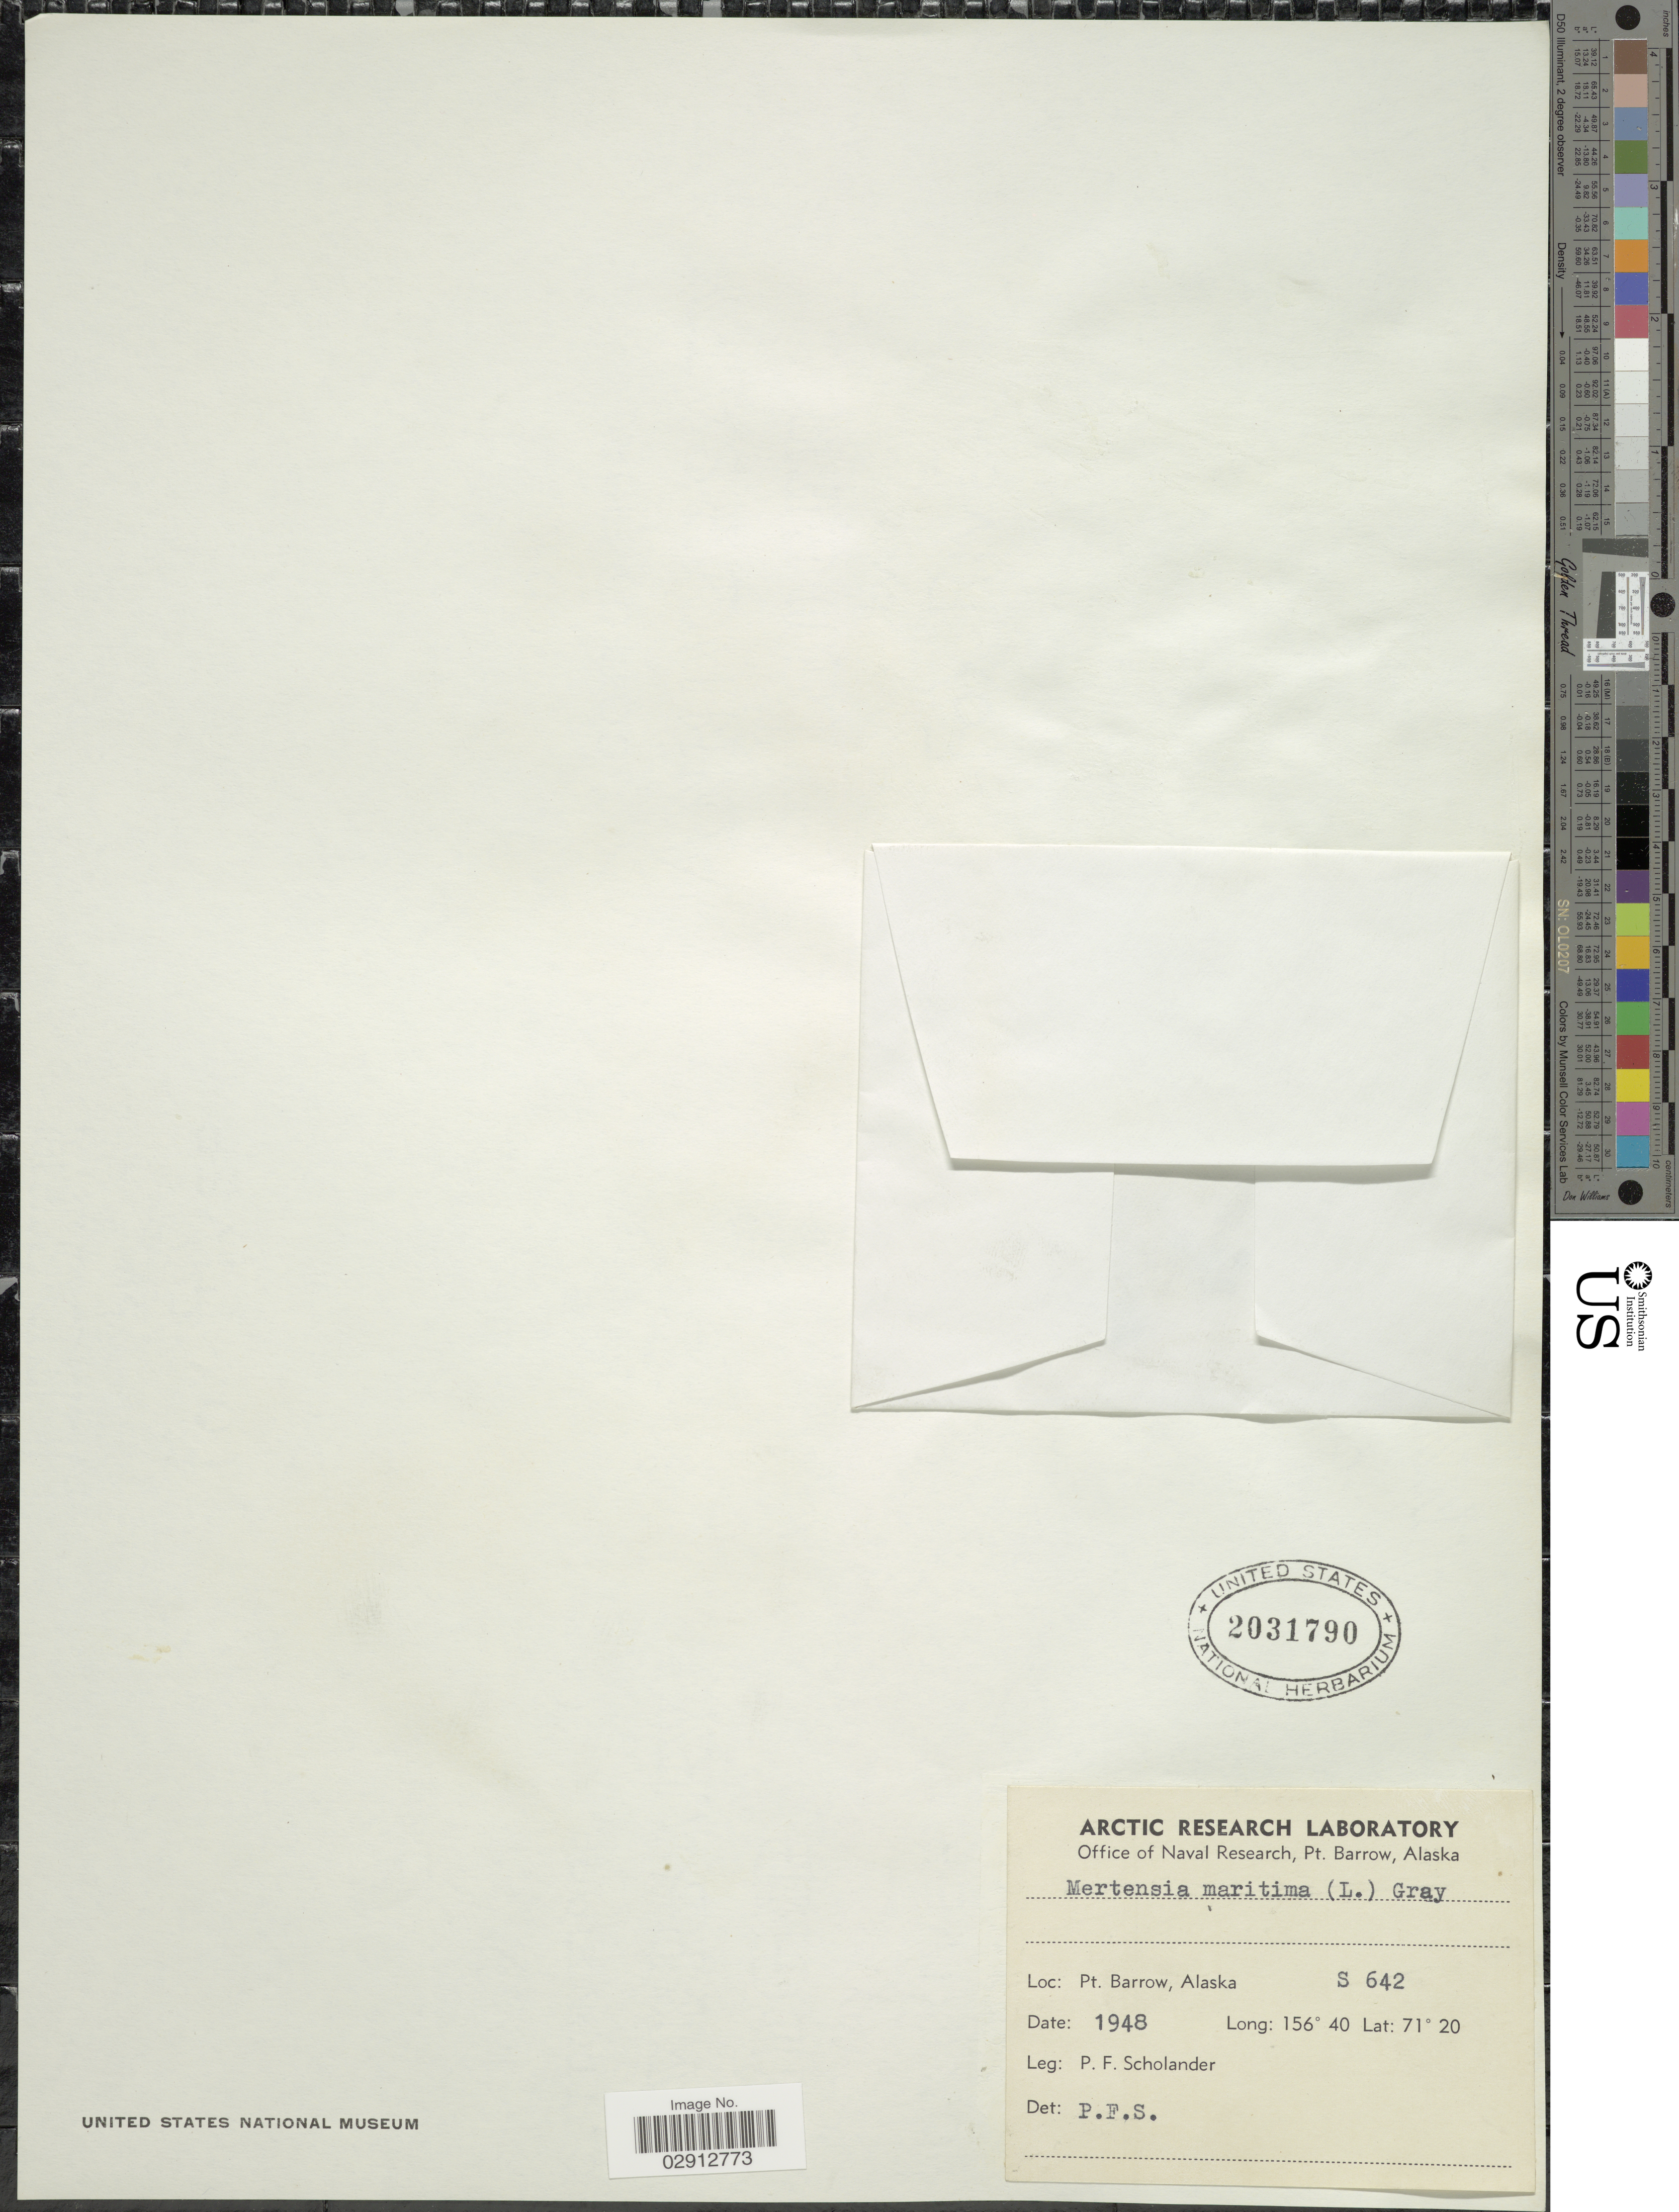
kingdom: Plantae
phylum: Tracheophyta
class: Magnoliopsida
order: Boraginales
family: Boraginaceae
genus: Mertensia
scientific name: Mertensia maritima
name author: (L.) S.F. Gray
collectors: P. Scholander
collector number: S642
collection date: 1948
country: United States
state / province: Alaska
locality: Pt. Barrow.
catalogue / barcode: US 2031790